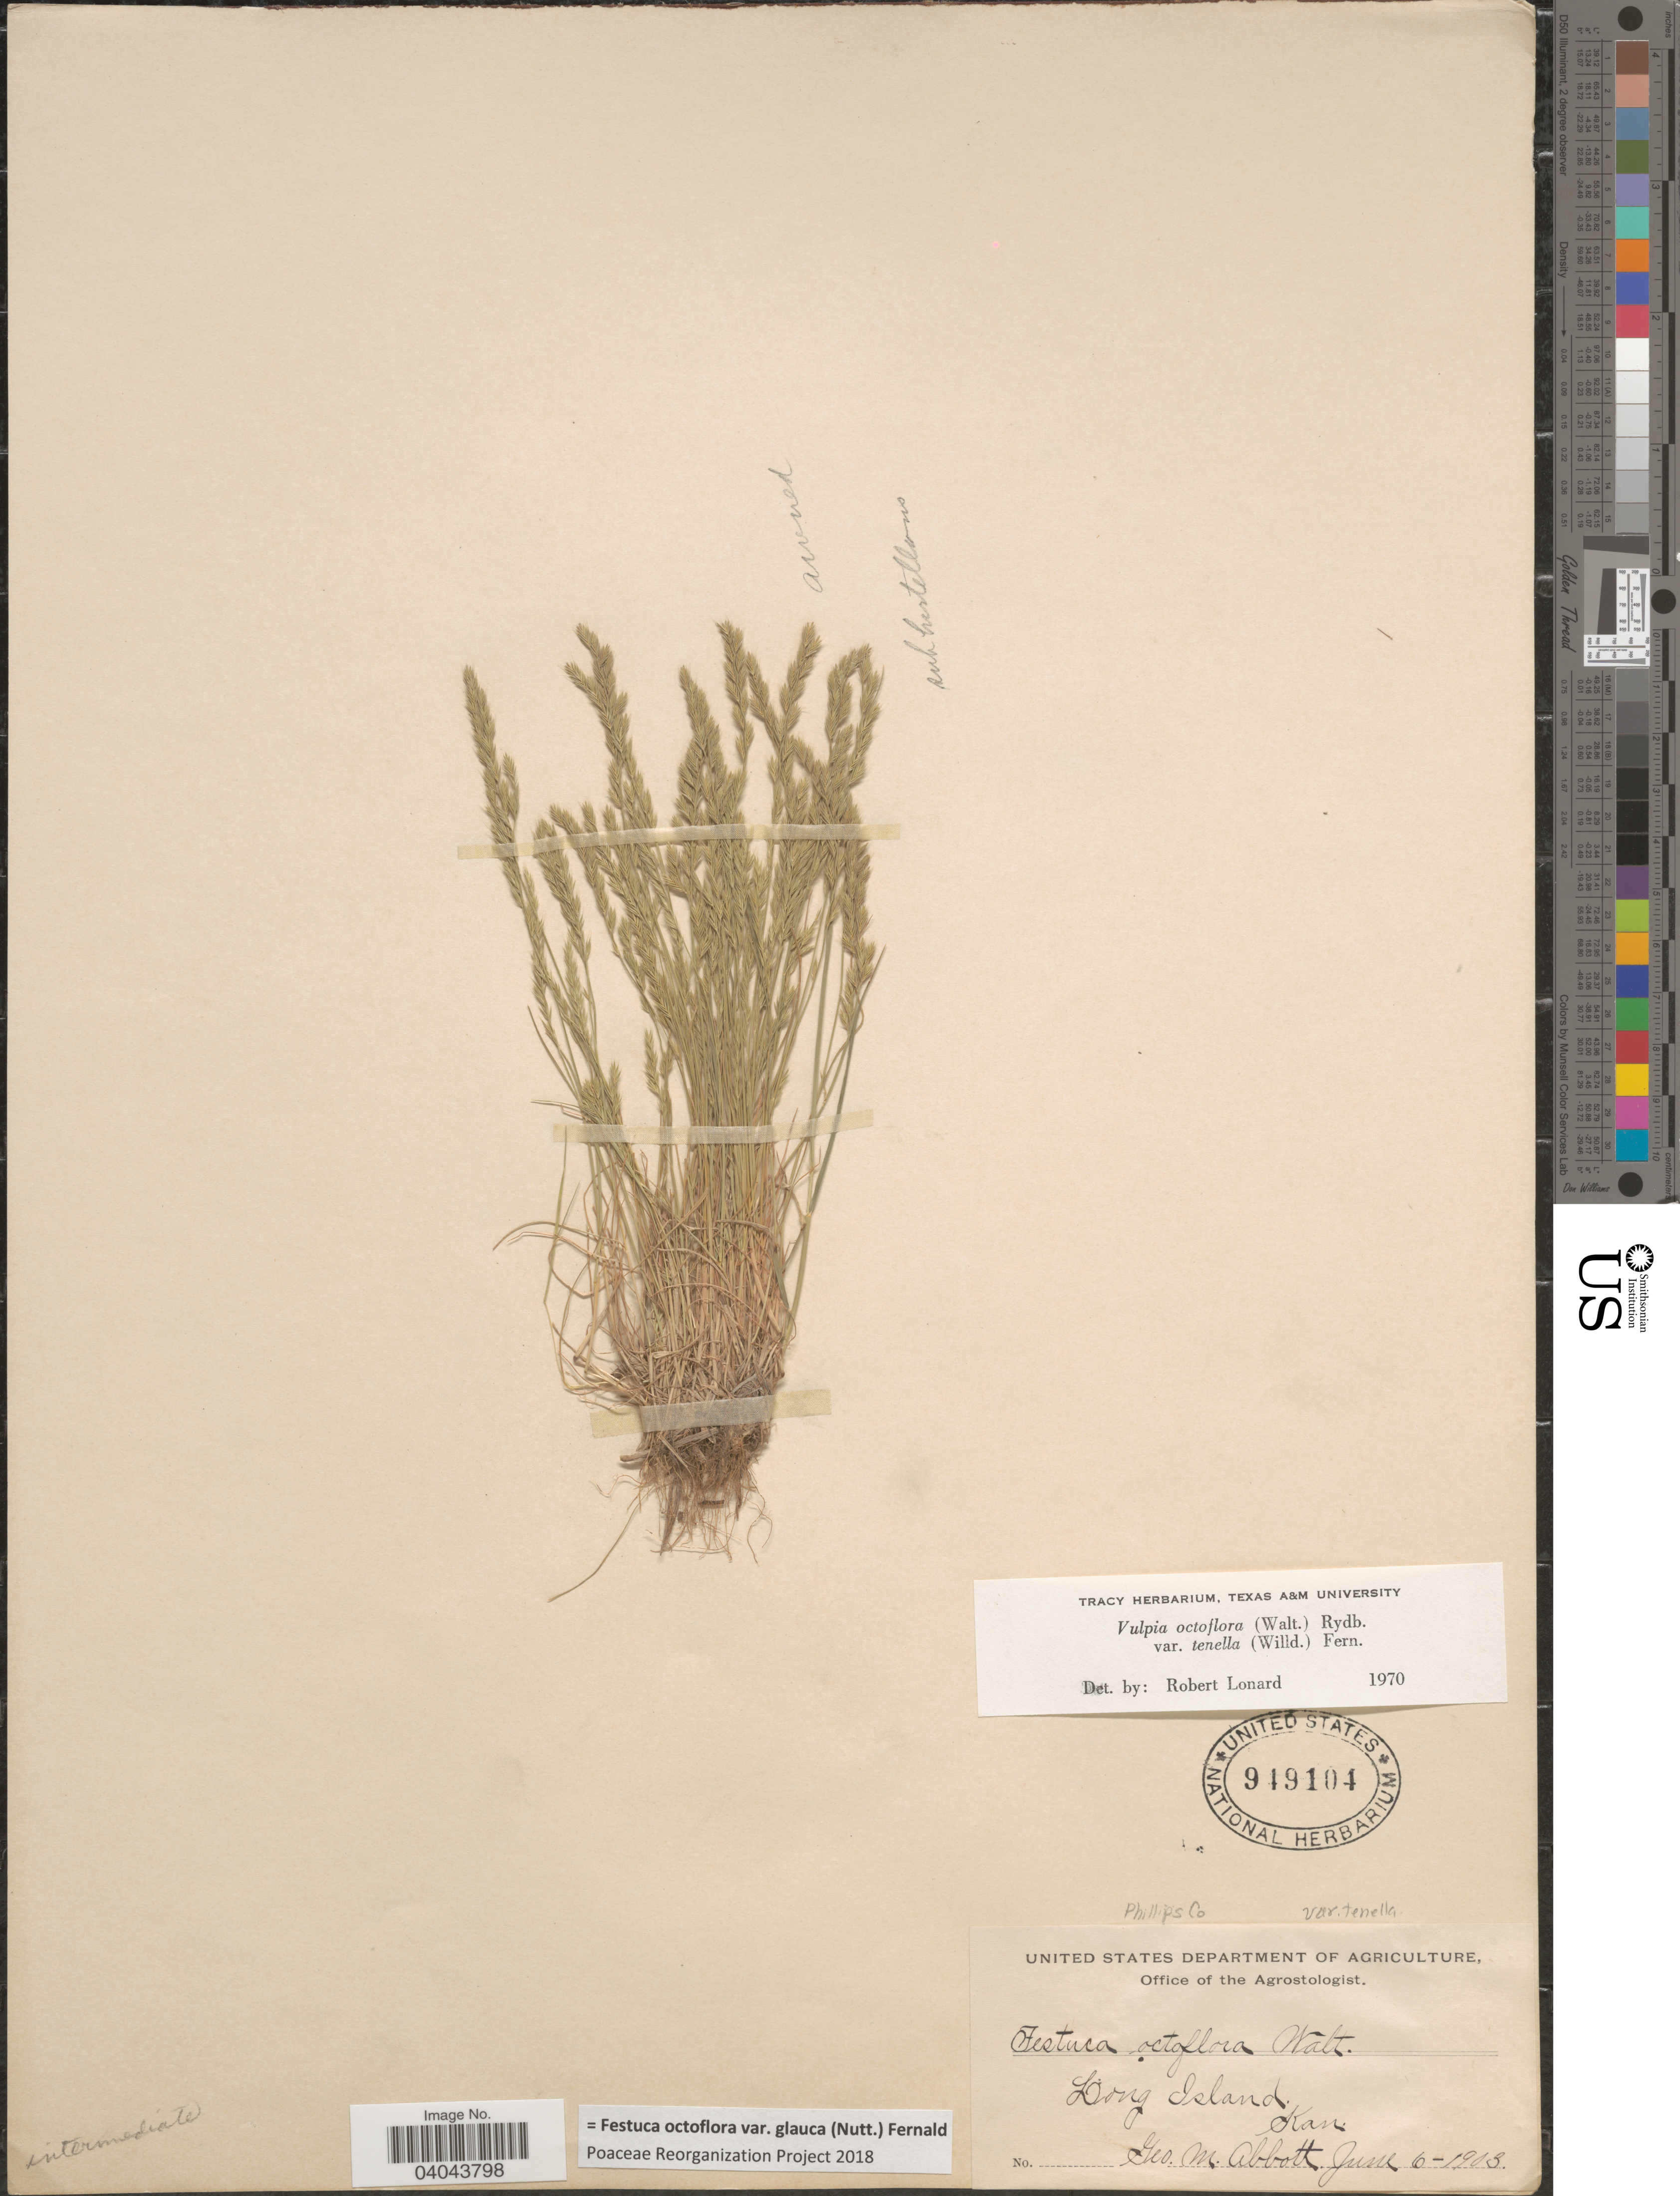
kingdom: Plantae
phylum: Tracheophyta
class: Liliopsida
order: Poales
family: Poaceae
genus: Festuca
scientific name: Festuca octoflora var. glauca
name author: (Nutt.) Fernald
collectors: G. Abbott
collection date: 1903-06-06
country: United States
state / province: Kansas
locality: Phillips Co. Long Island.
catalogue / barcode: US 949104